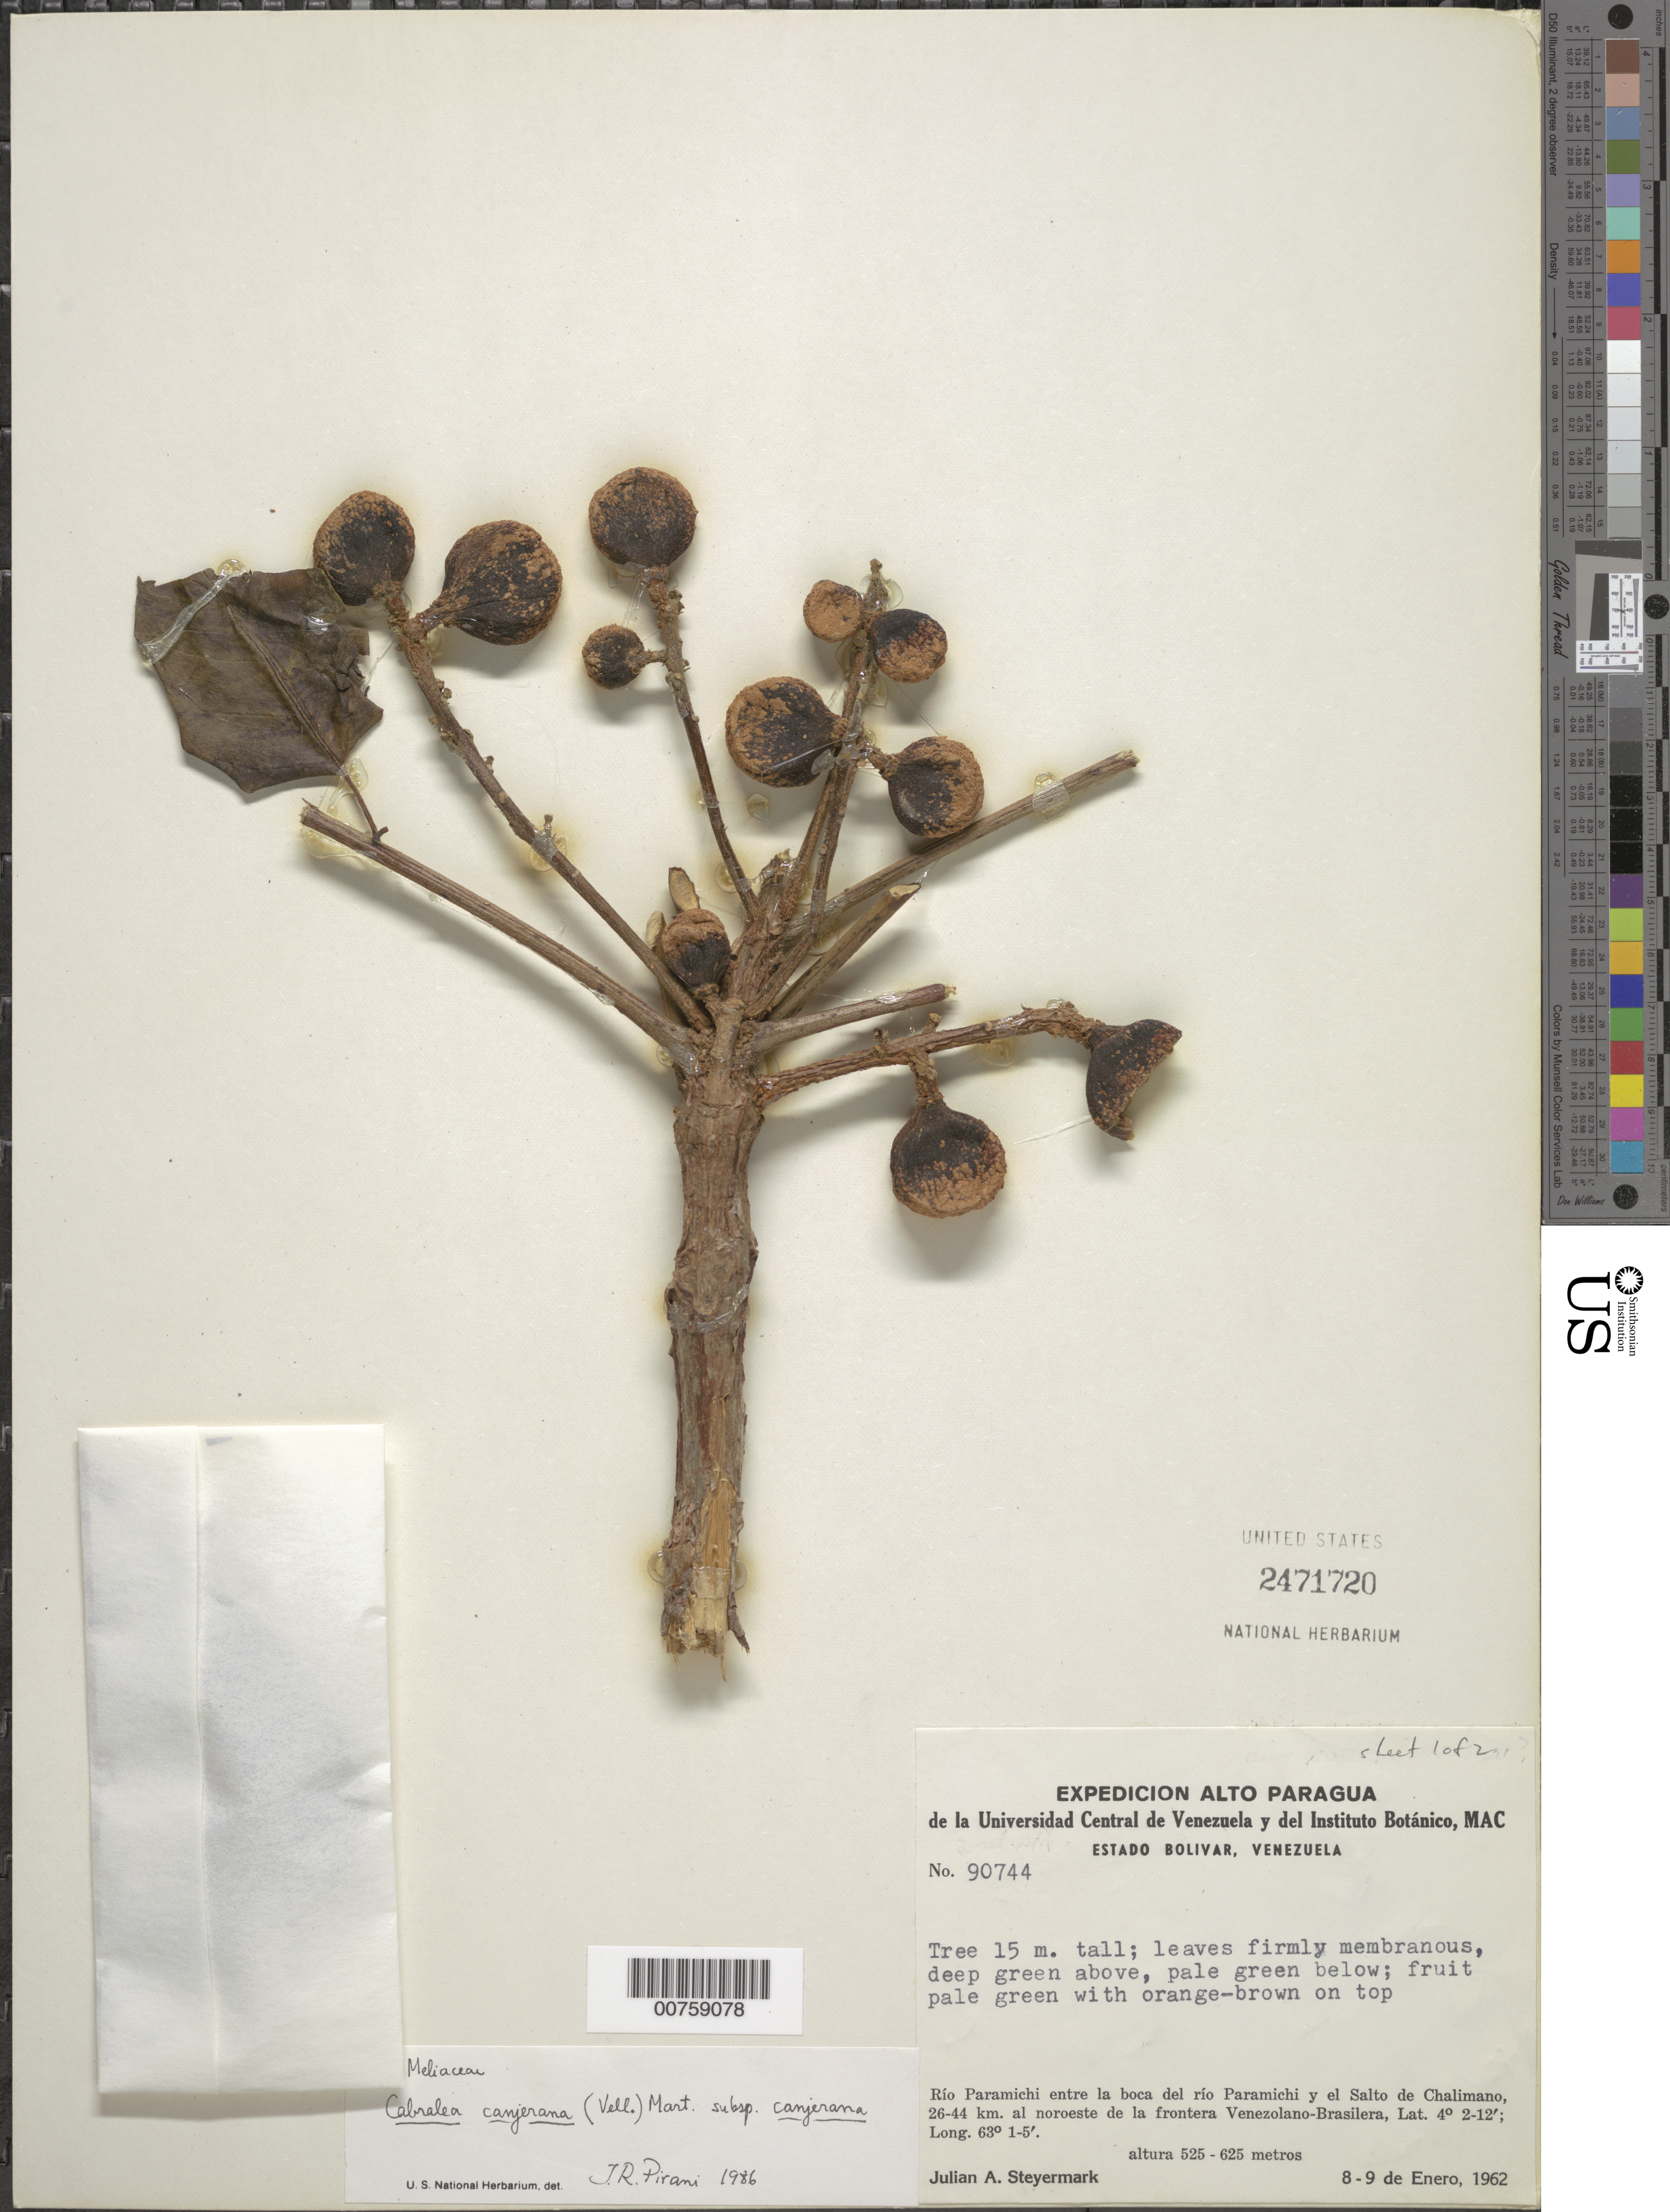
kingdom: Plantae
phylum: Tracheophyta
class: Magnoliopsida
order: Sapindales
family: Meliaceae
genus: Cabralea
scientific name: Cabralea canjerana subsp. canjerana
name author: (Vell.) Mart.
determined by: Pirani, J. R.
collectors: J. Steyermark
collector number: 90744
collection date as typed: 8-Jan-62 to 9-Jan-62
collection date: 1962-01-08/1962-01-09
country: Venezuela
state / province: Bolívar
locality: Río Paramichi entre la boca del río Paramichi y el Salto de Chalimano, 26-44 NE de la Venezuela-Brazil border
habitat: Mouth of river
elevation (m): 525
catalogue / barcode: US 2471720